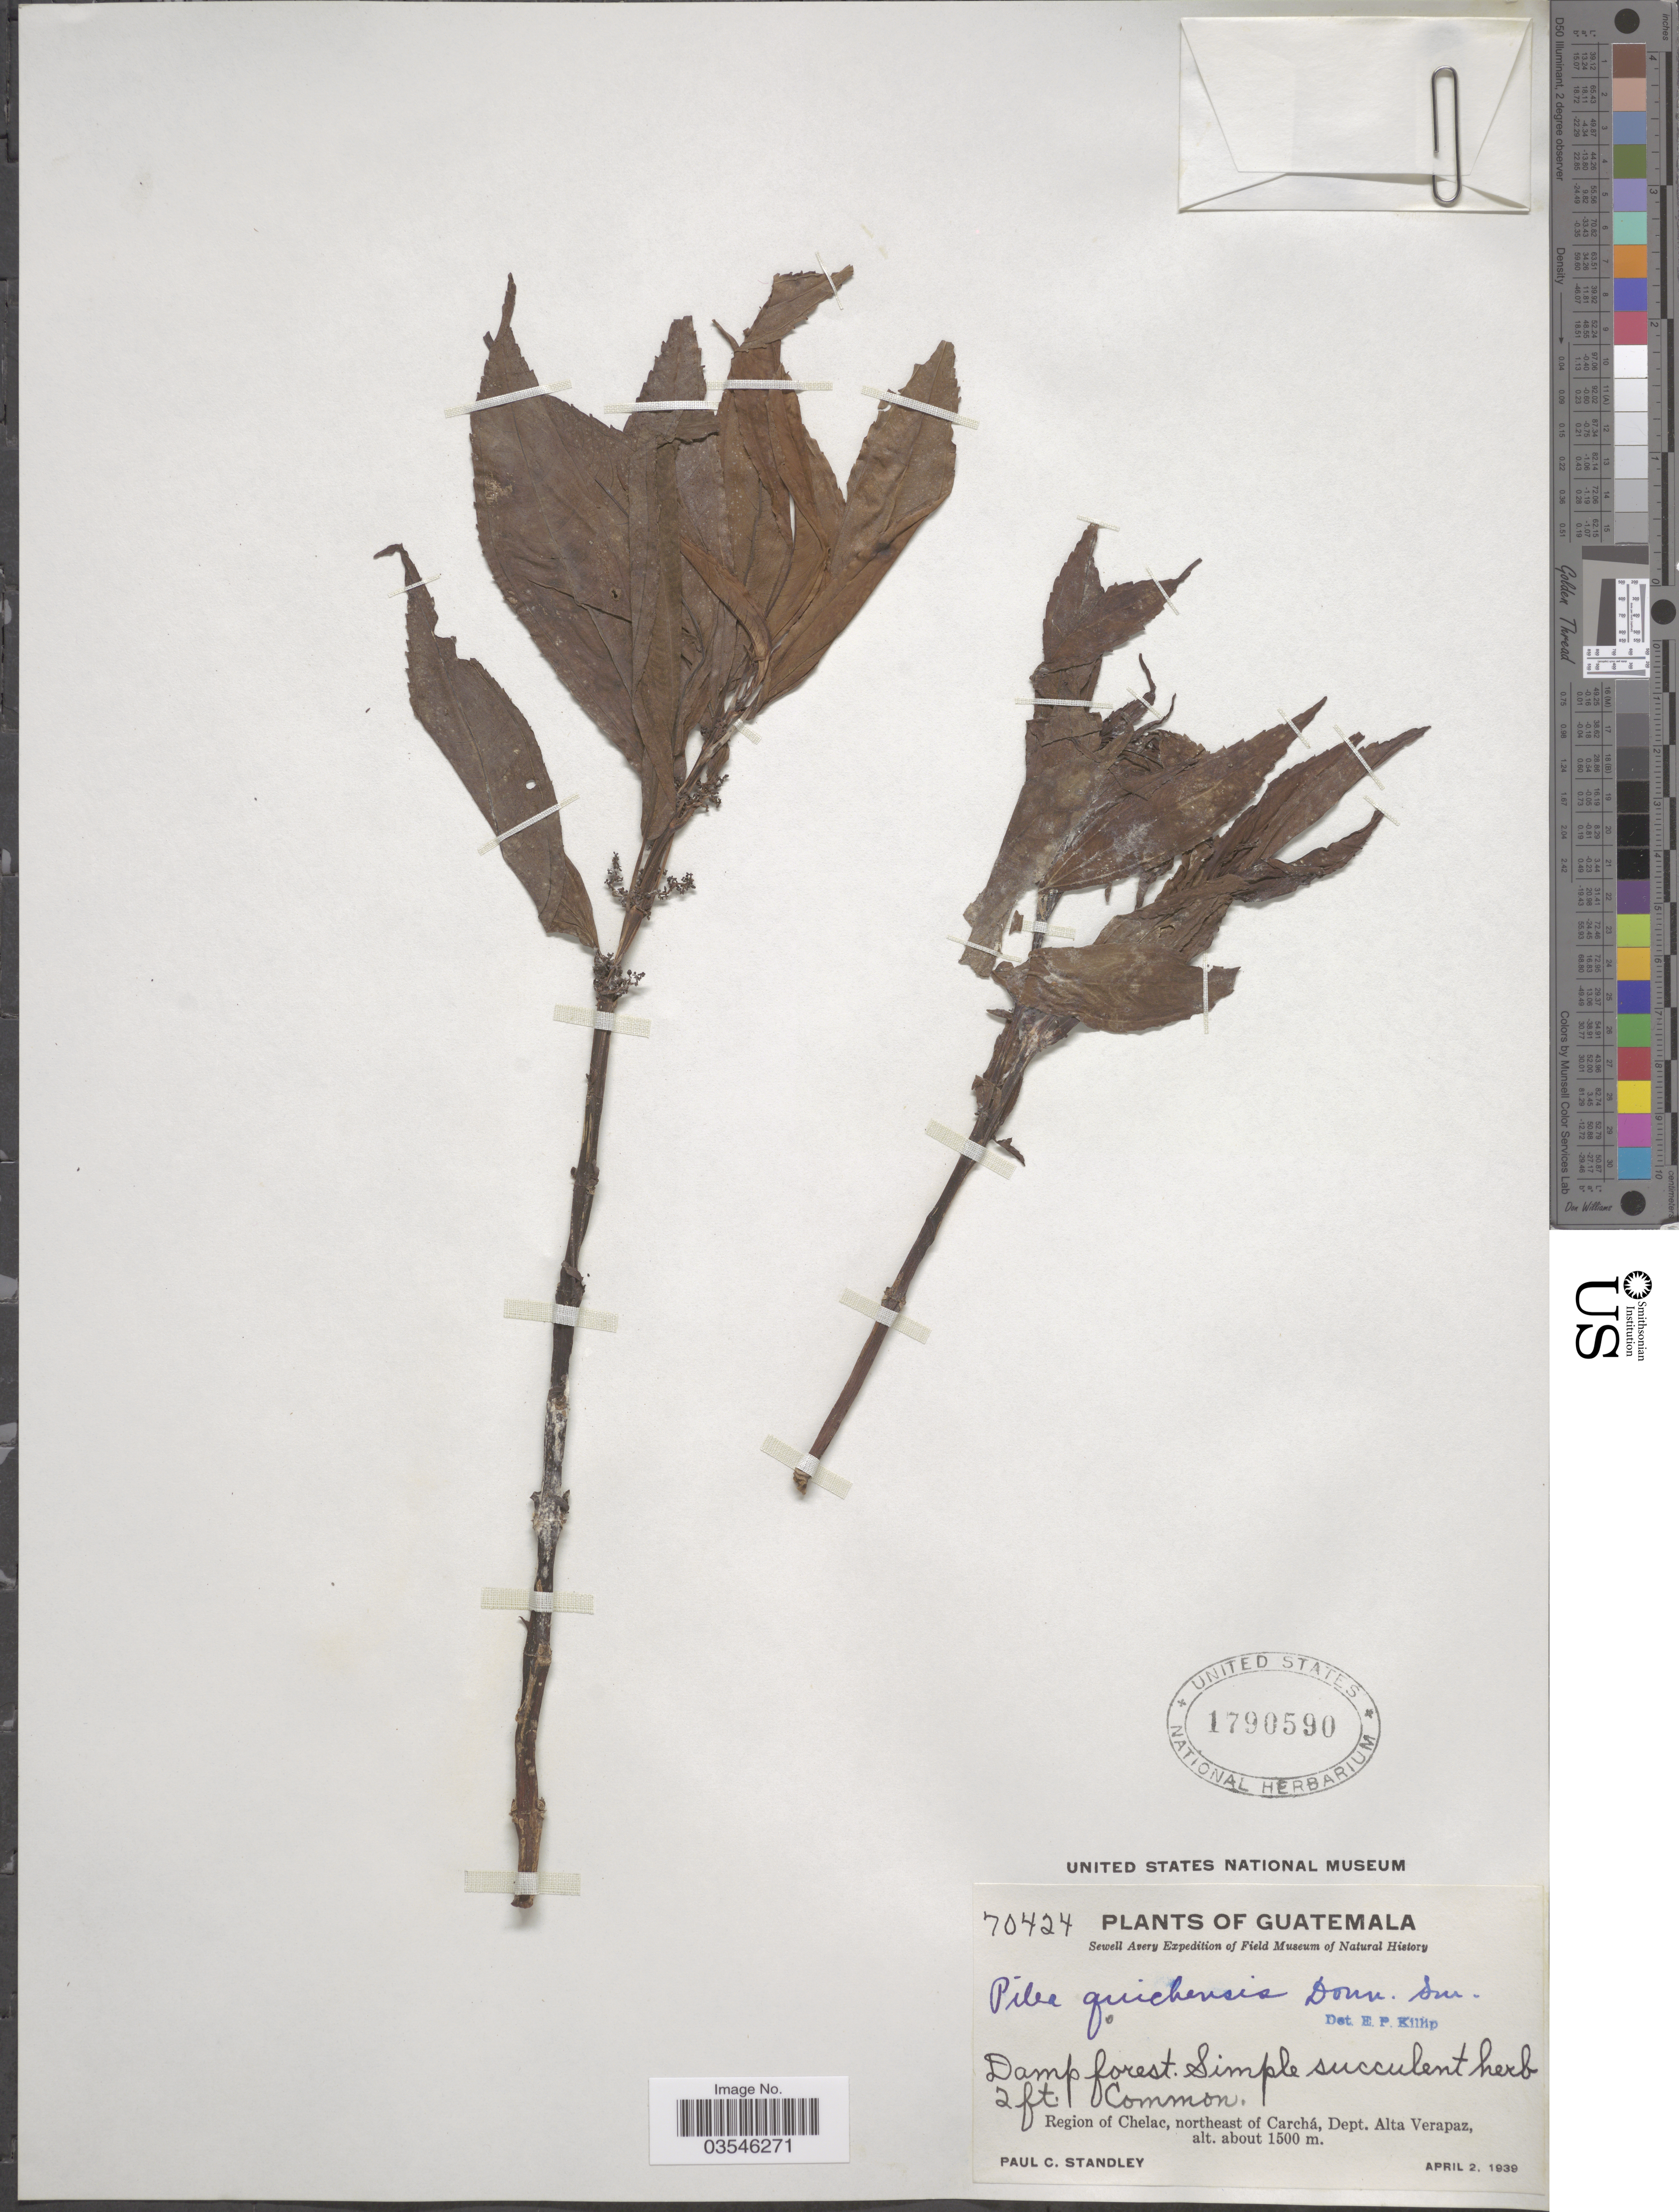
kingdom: Plantae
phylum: Tracheophyta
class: Magnoliopsida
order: Rosales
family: Urticaceae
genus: Pilea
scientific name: Pilea quichensis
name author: Donn. Sm.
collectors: P. C. Standley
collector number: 70424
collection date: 1939-04-02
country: Guatemala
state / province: Alta Verapaz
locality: Region of Chelac, northeast of Carchá, Dept. Alta Verapaz.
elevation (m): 1500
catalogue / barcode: US 1790590